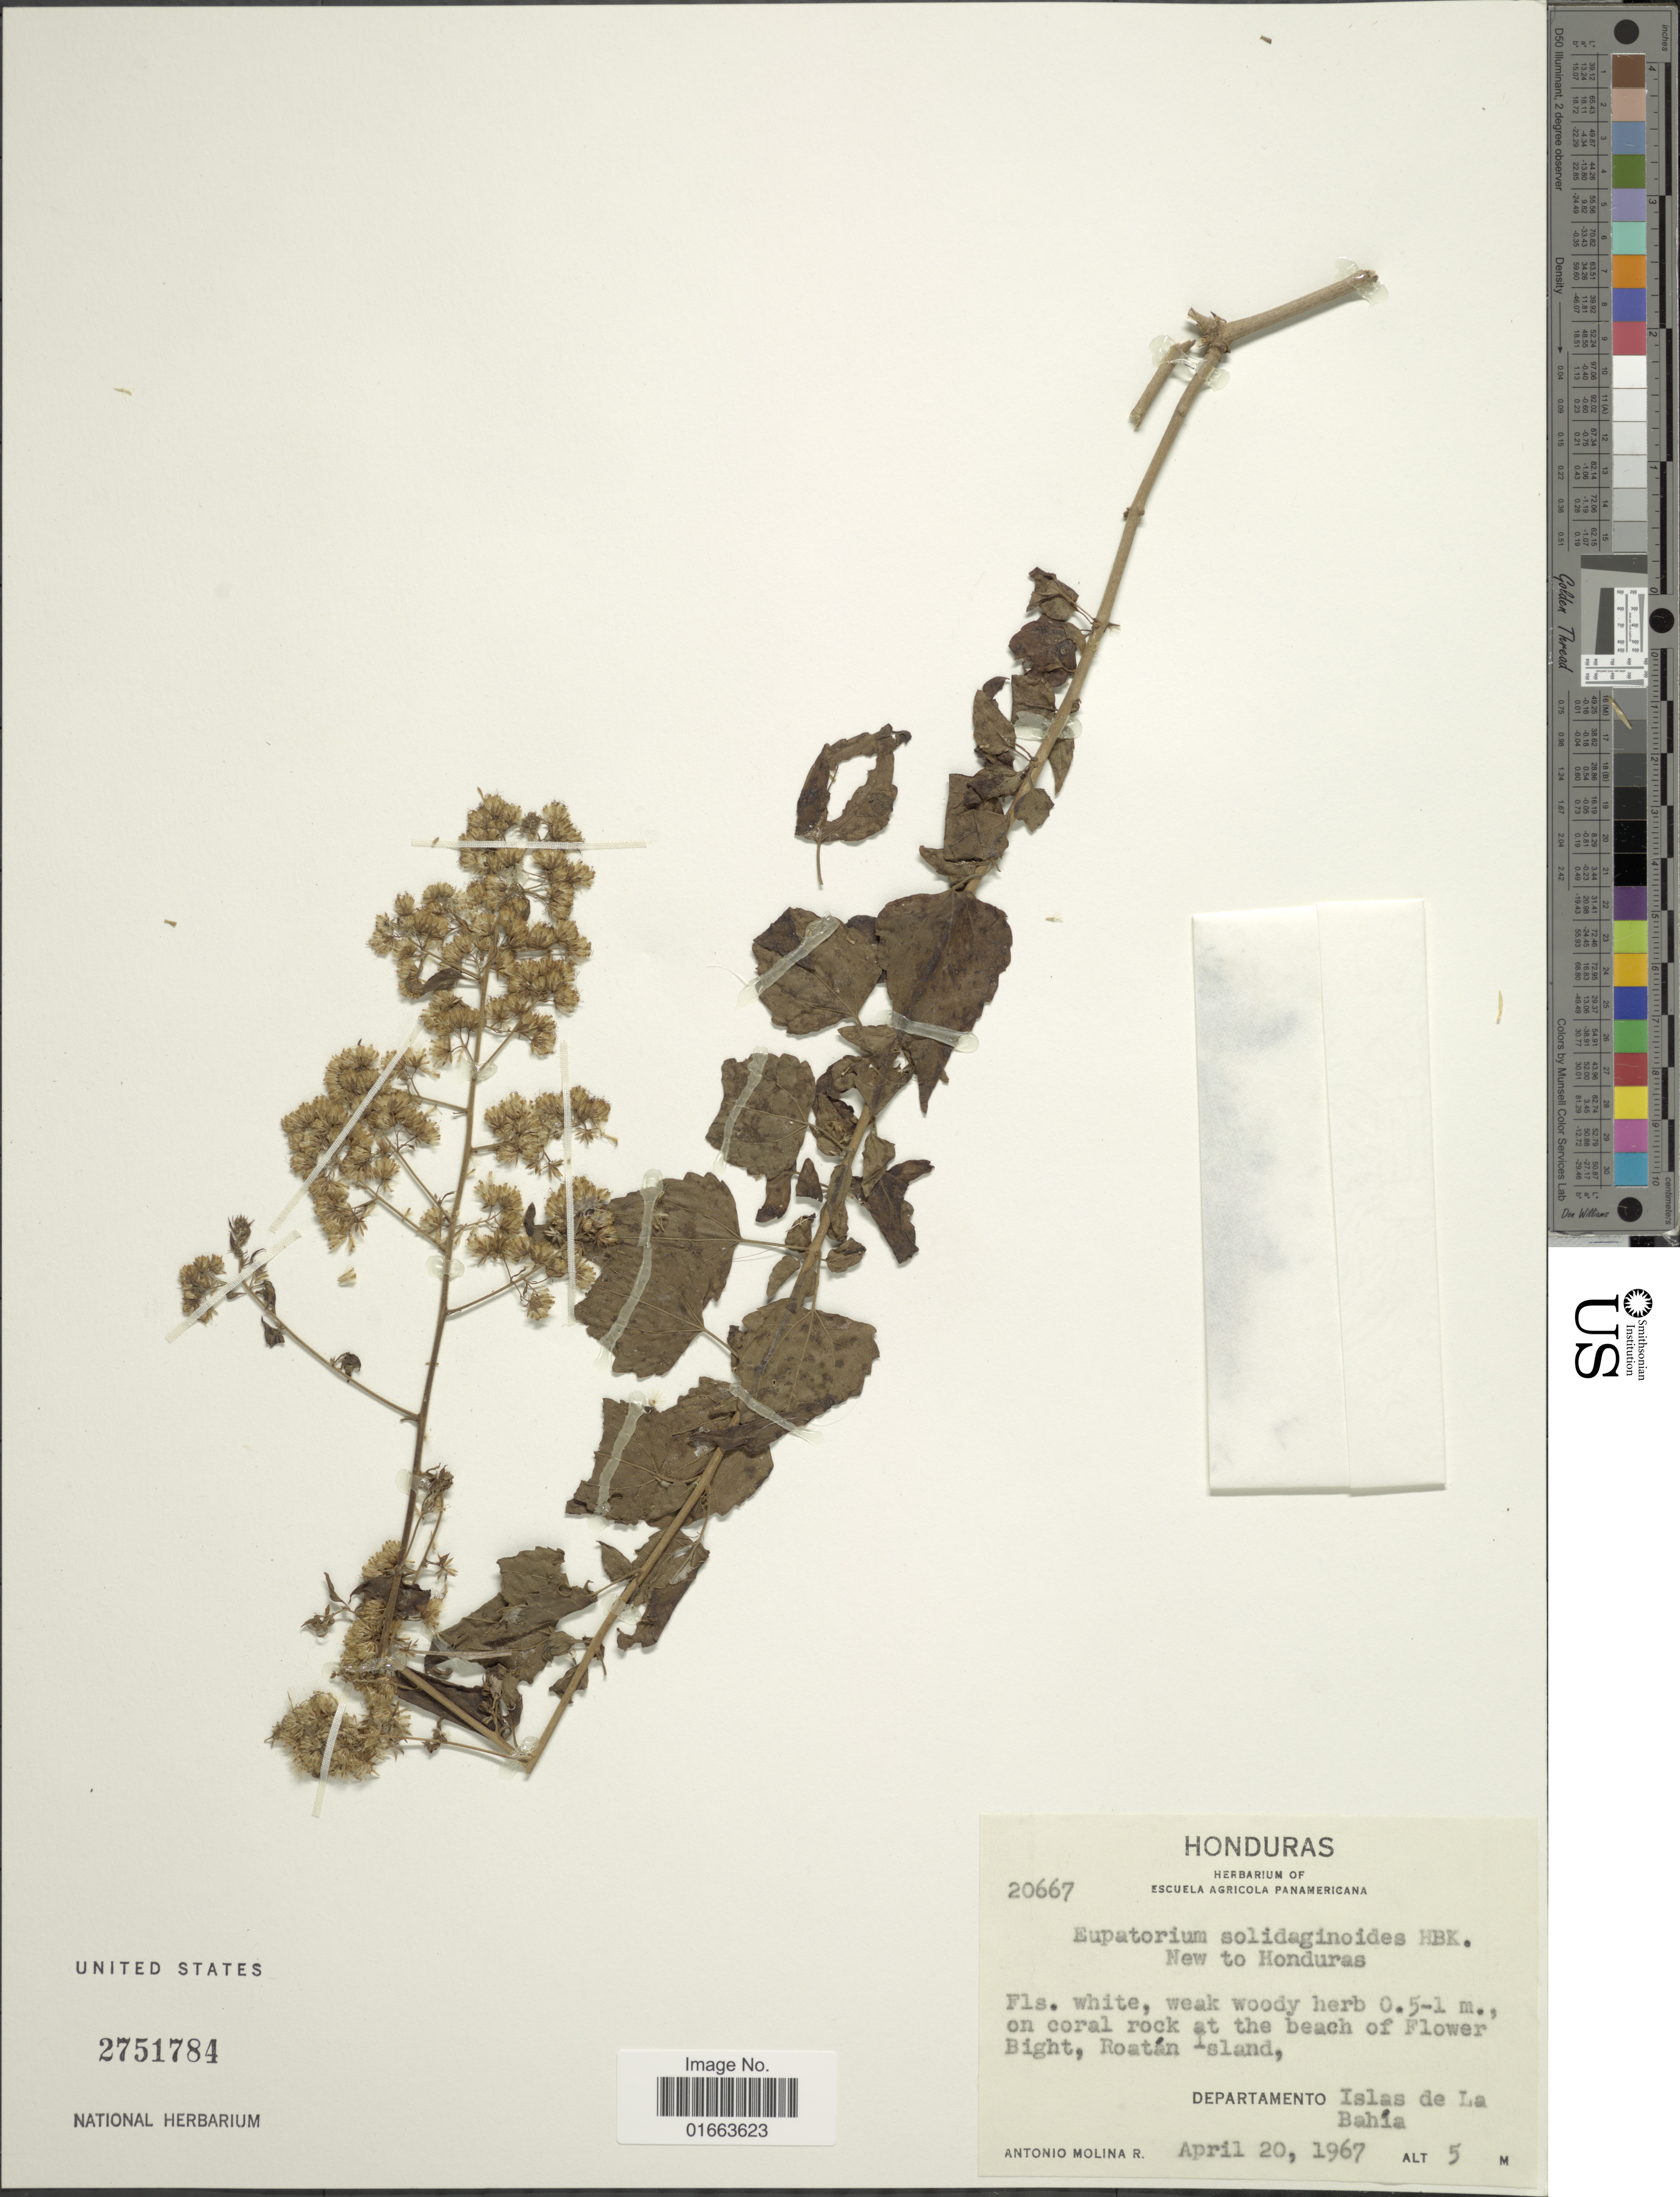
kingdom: Plantae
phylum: Tracheophyta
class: Magnoliopsida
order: Asterales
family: Asteraceae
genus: Koanophyllon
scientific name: Koanophyllon solidaginoides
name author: (Kunth) R.M. King & H. Rob.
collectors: A. Molina R.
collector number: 20667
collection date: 1967-04-20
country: Honduras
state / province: Islas de la Bahía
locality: On coral rock at the beach of Flower Bight, Roatán Island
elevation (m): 5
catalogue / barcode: US 2751784